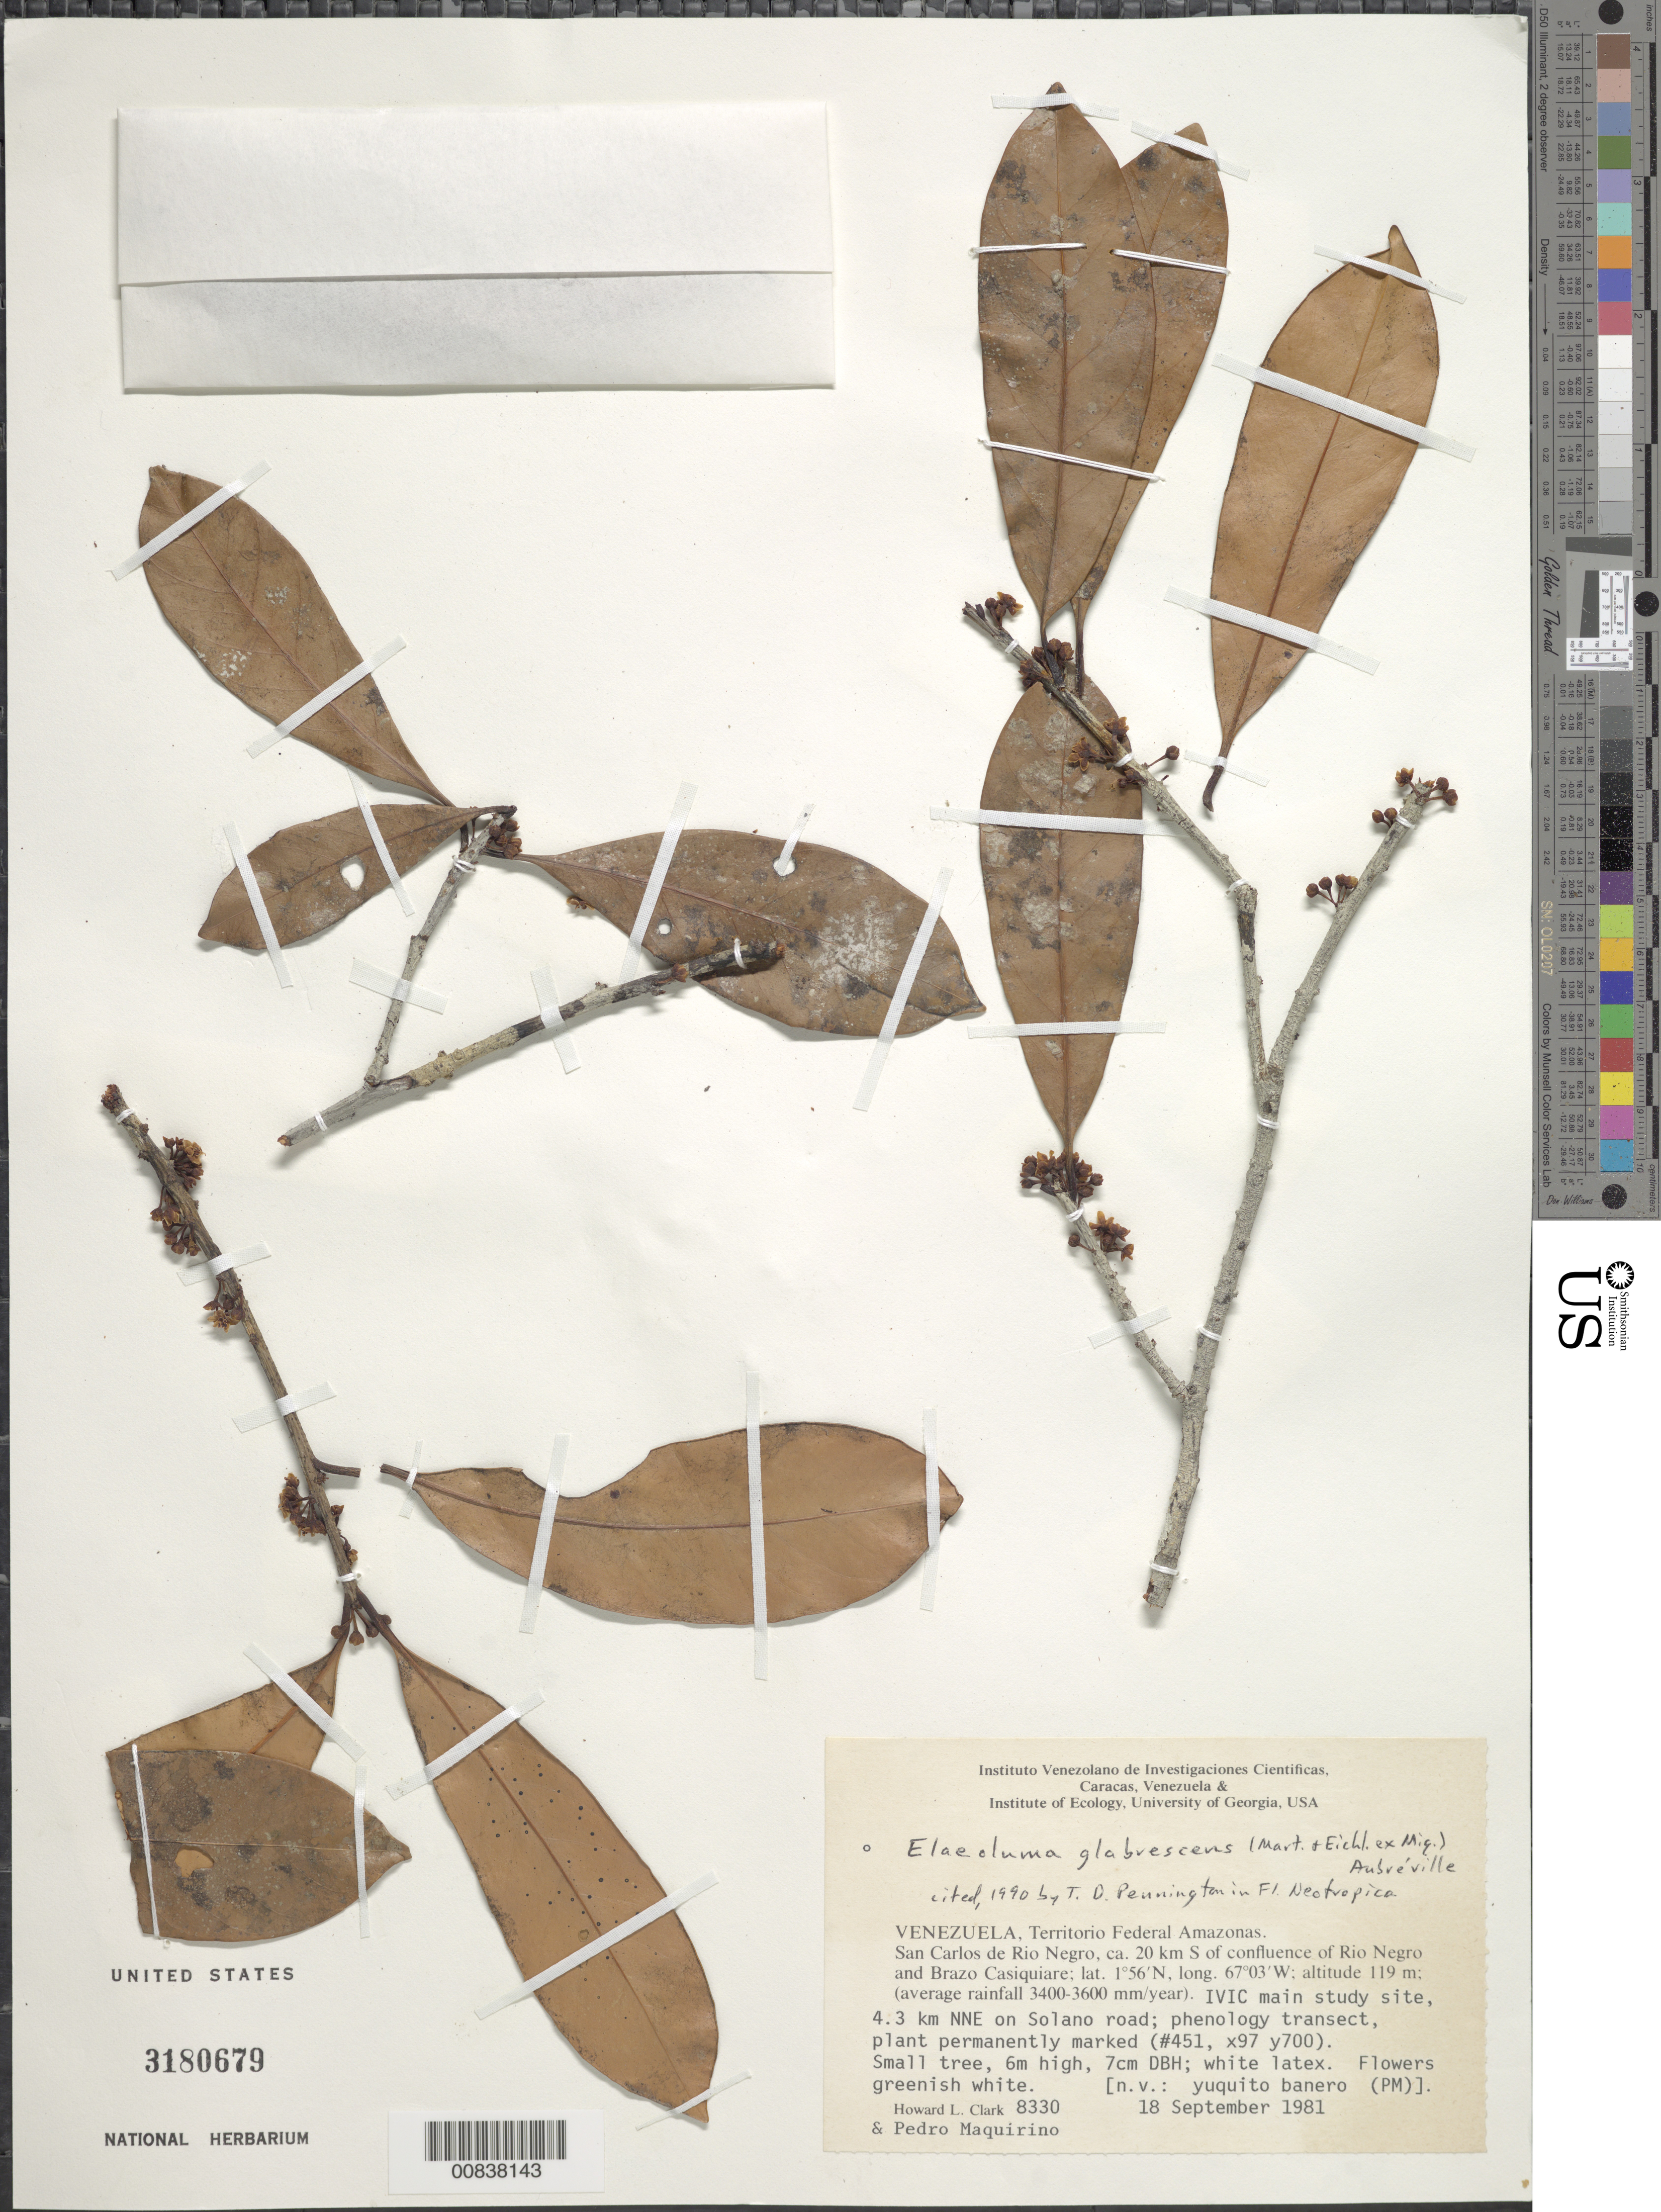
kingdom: Plantae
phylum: Tracheophyta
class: Magnoliopsida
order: Ericales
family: Sapotaceae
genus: Elaeoluma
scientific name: Elaeoluma glabrescens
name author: (Mart. & Eichler) Aubrév.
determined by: Pennington, T. D., (K)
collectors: H. L. Clark & P. Maquirino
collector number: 8330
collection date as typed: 18-Sep-81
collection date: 1981-09-18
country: Venezuela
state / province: Amazonas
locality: San Carlos de Río Negro, ca. 20 km S of confluence of Río Negro and Brazo Casiquiare; 4.3 km NNE on Solano road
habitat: Average rainfall 3400-3600mm/year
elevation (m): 119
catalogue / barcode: US 3180679